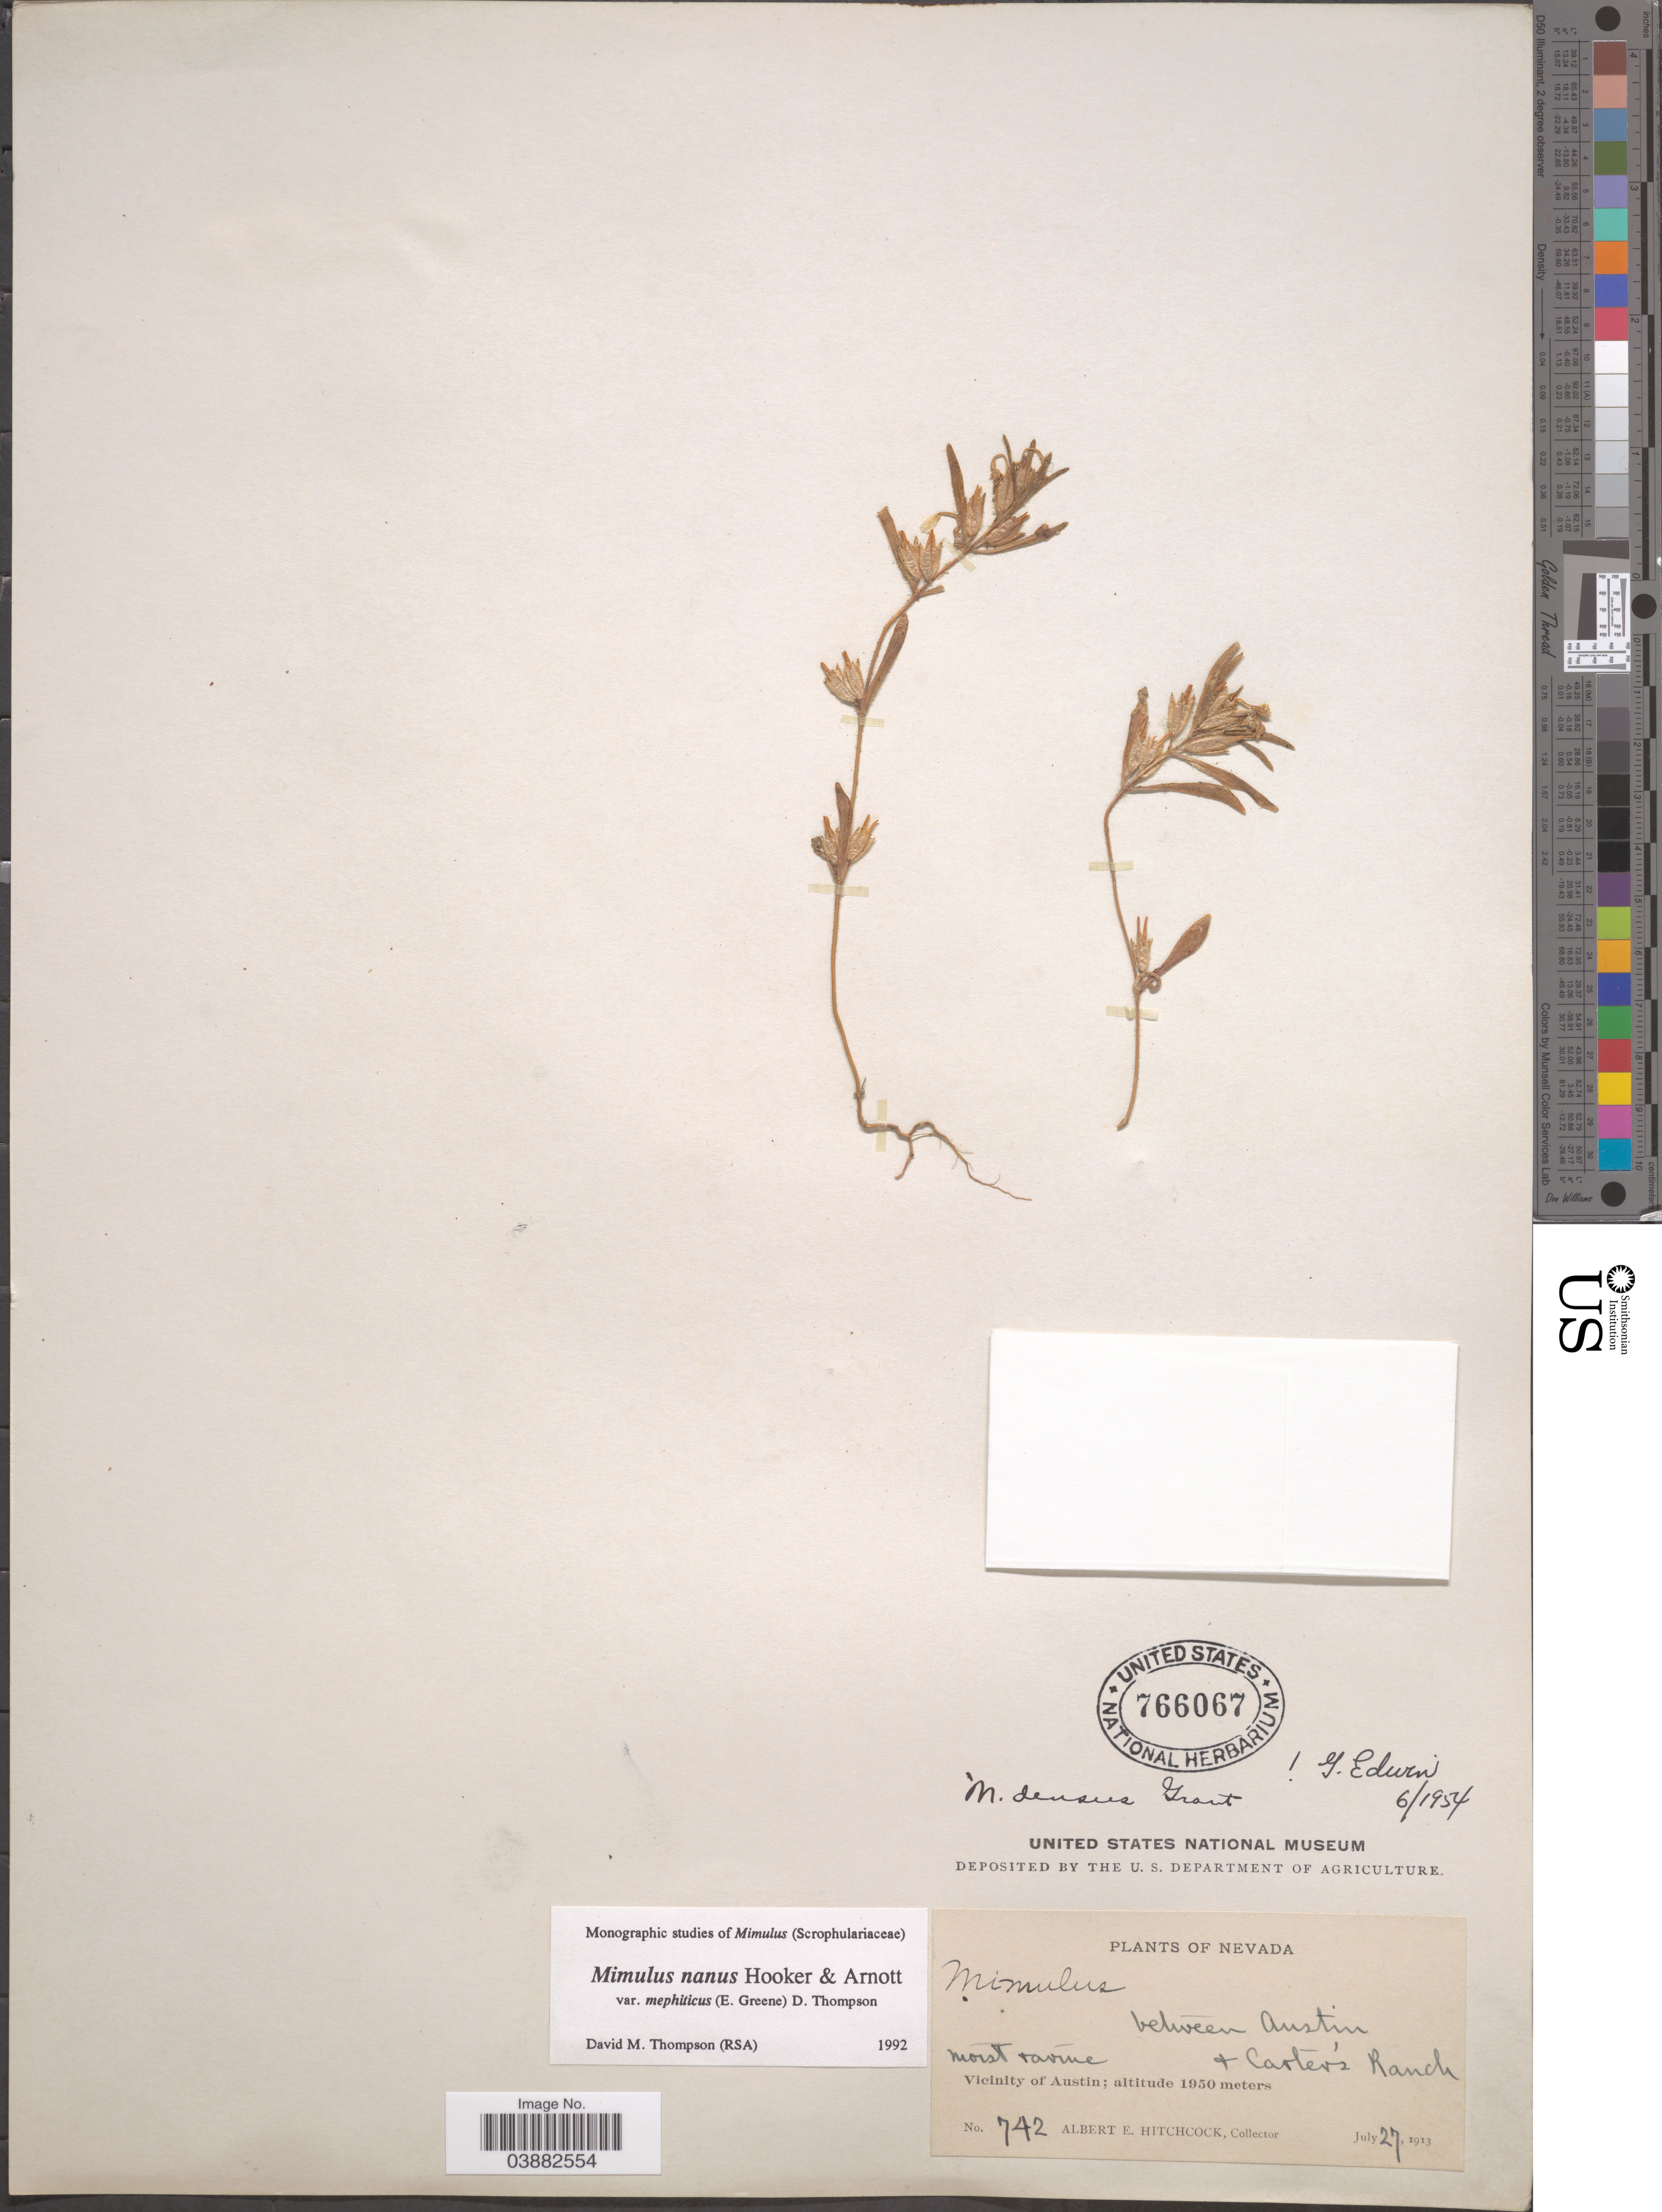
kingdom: Plantae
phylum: Tracheophyta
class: Magnoliopsida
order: Lamiales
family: Phrymaceae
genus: Mimulus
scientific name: Mimulus nanus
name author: Hook. & Arn.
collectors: A. Hitchcock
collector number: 742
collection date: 1913-07-27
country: United States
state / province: Nevada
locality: Between Austin & Carter's Ranch. Vicinity of Austin.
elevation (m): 1950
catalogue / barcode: US 766067